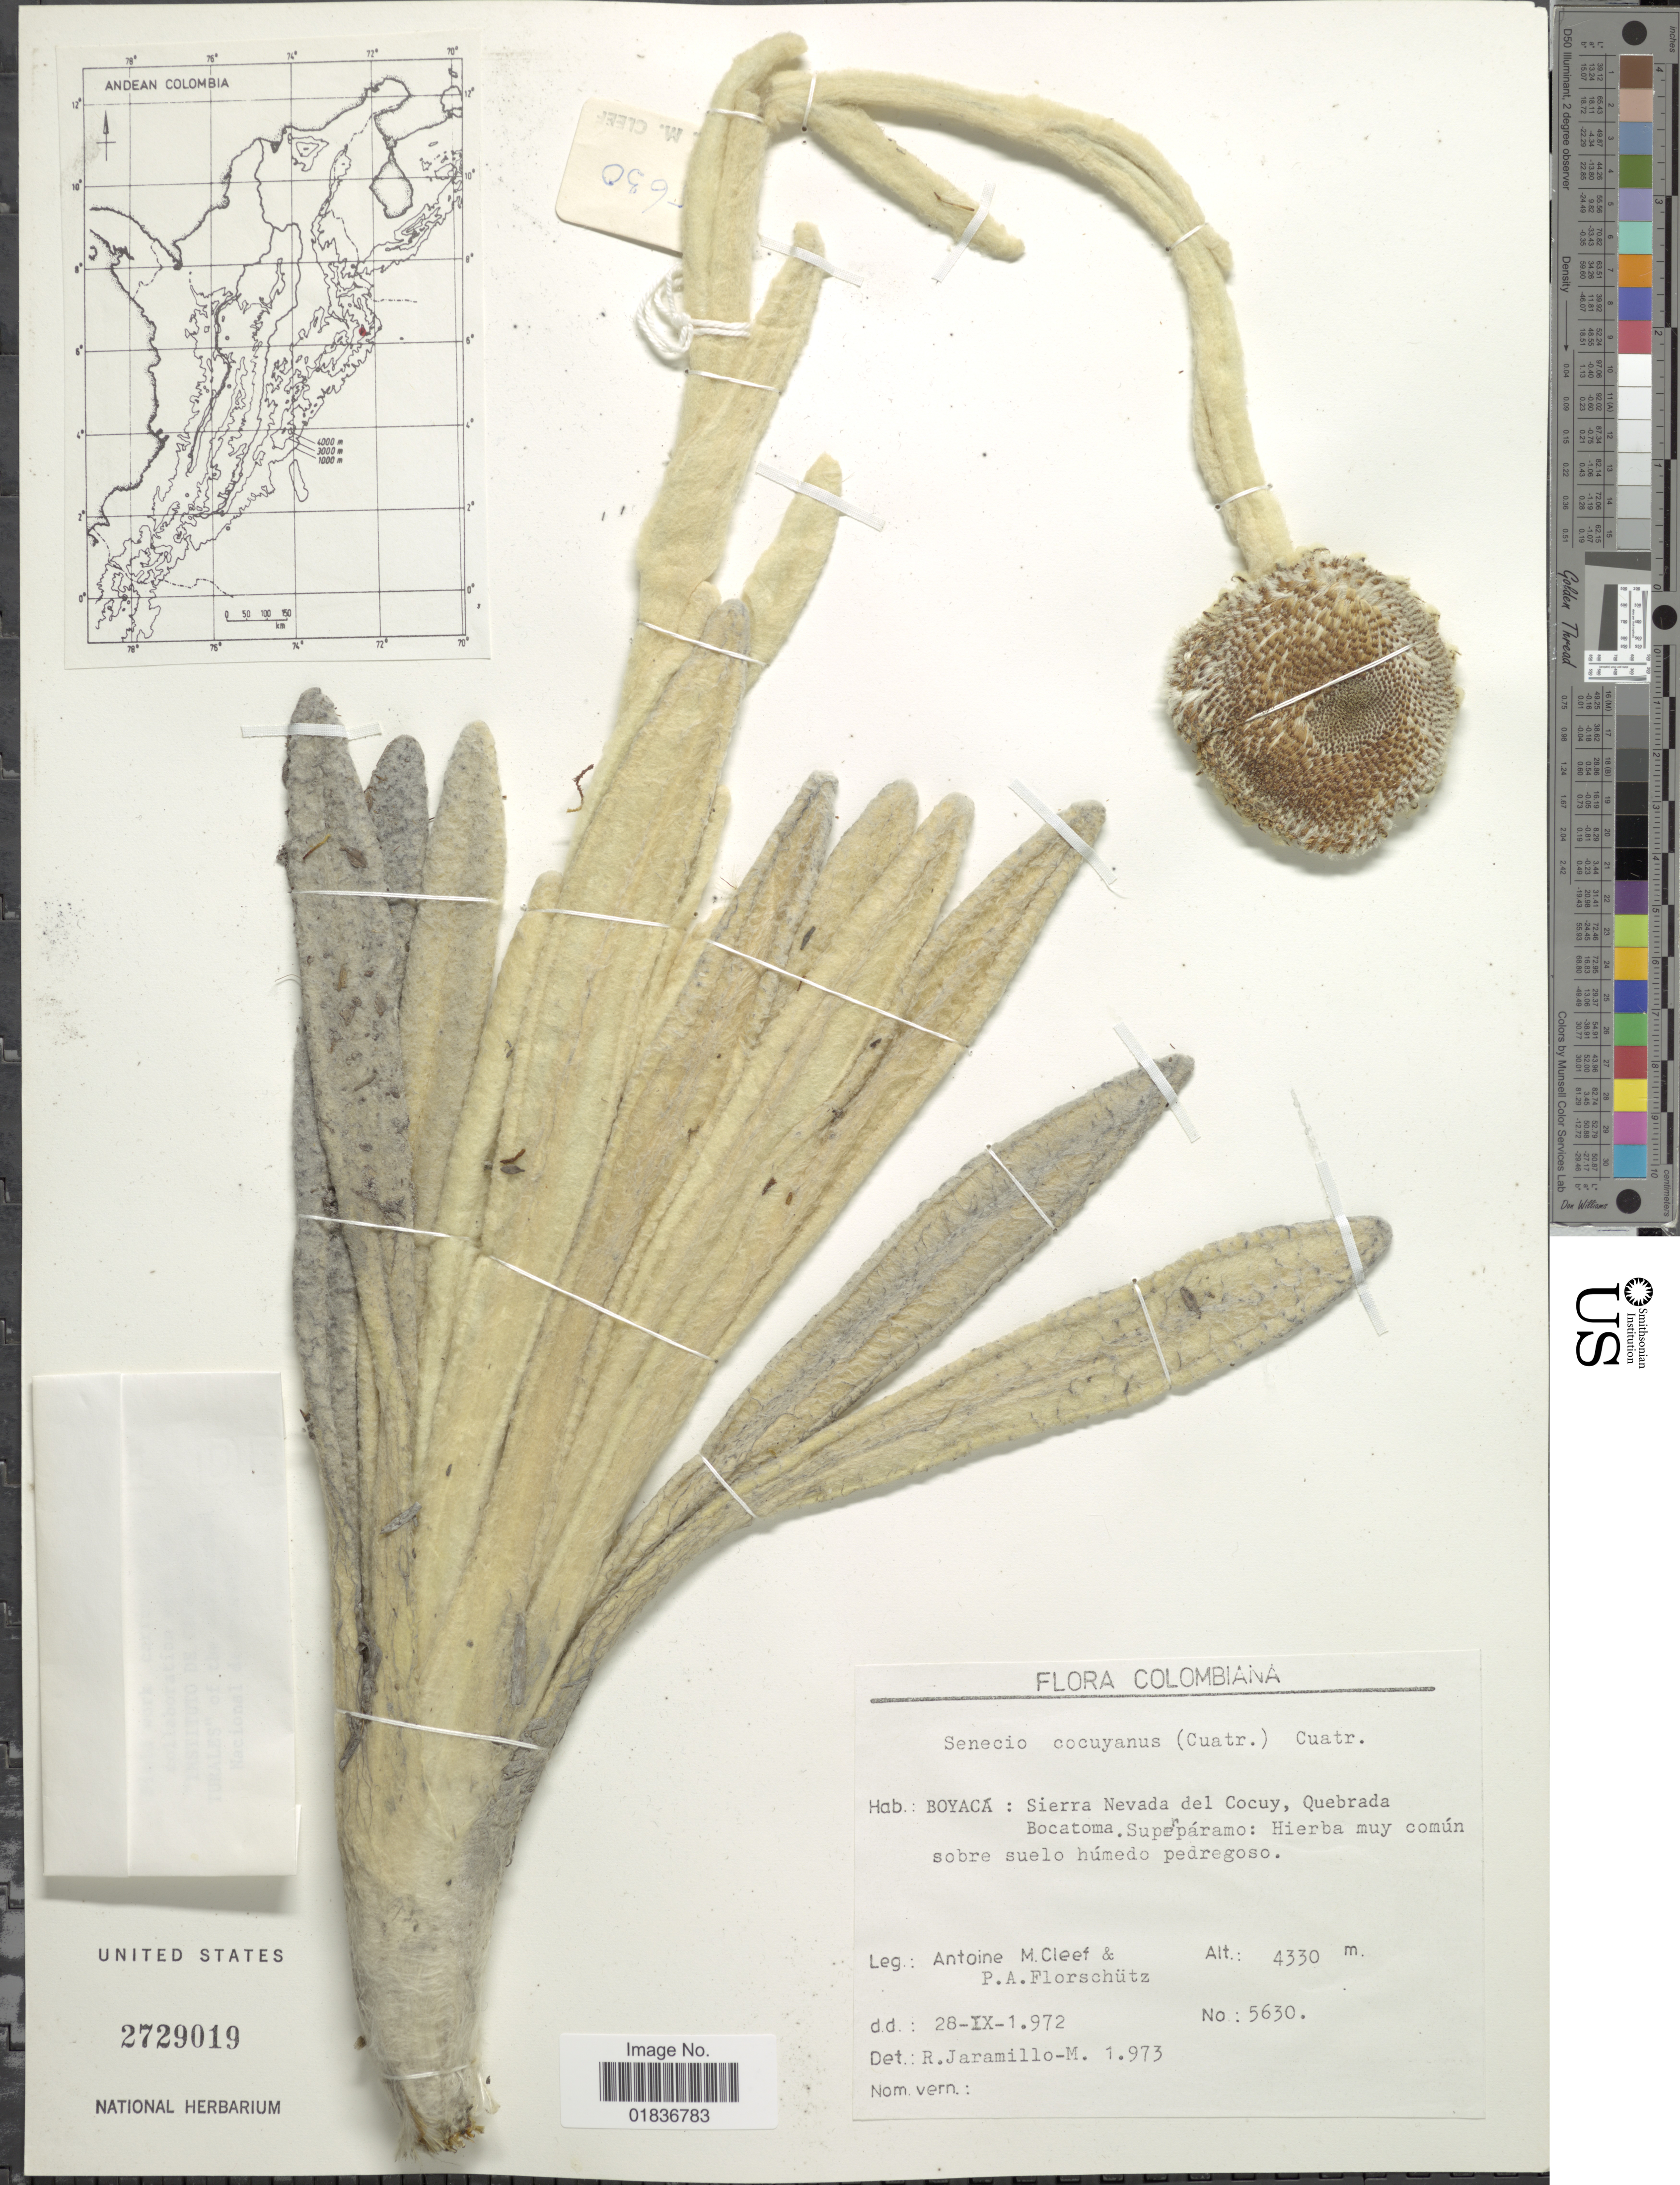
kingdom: Plantae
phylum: Tracheophyta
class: Magnoliopsida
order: Asterales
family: Asteraceae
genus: Senecio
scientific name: Senecio cocuyanus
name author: Cuatrec.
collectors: A. M. Cleef & P. Florschütz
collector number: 5630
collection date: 1972-09-28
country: Colombia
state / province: Boyacá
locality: Boyacá: Sierra Nevada del Cocuy, Quebrada Bocatoma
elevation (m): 4330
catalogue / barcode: US 2729019